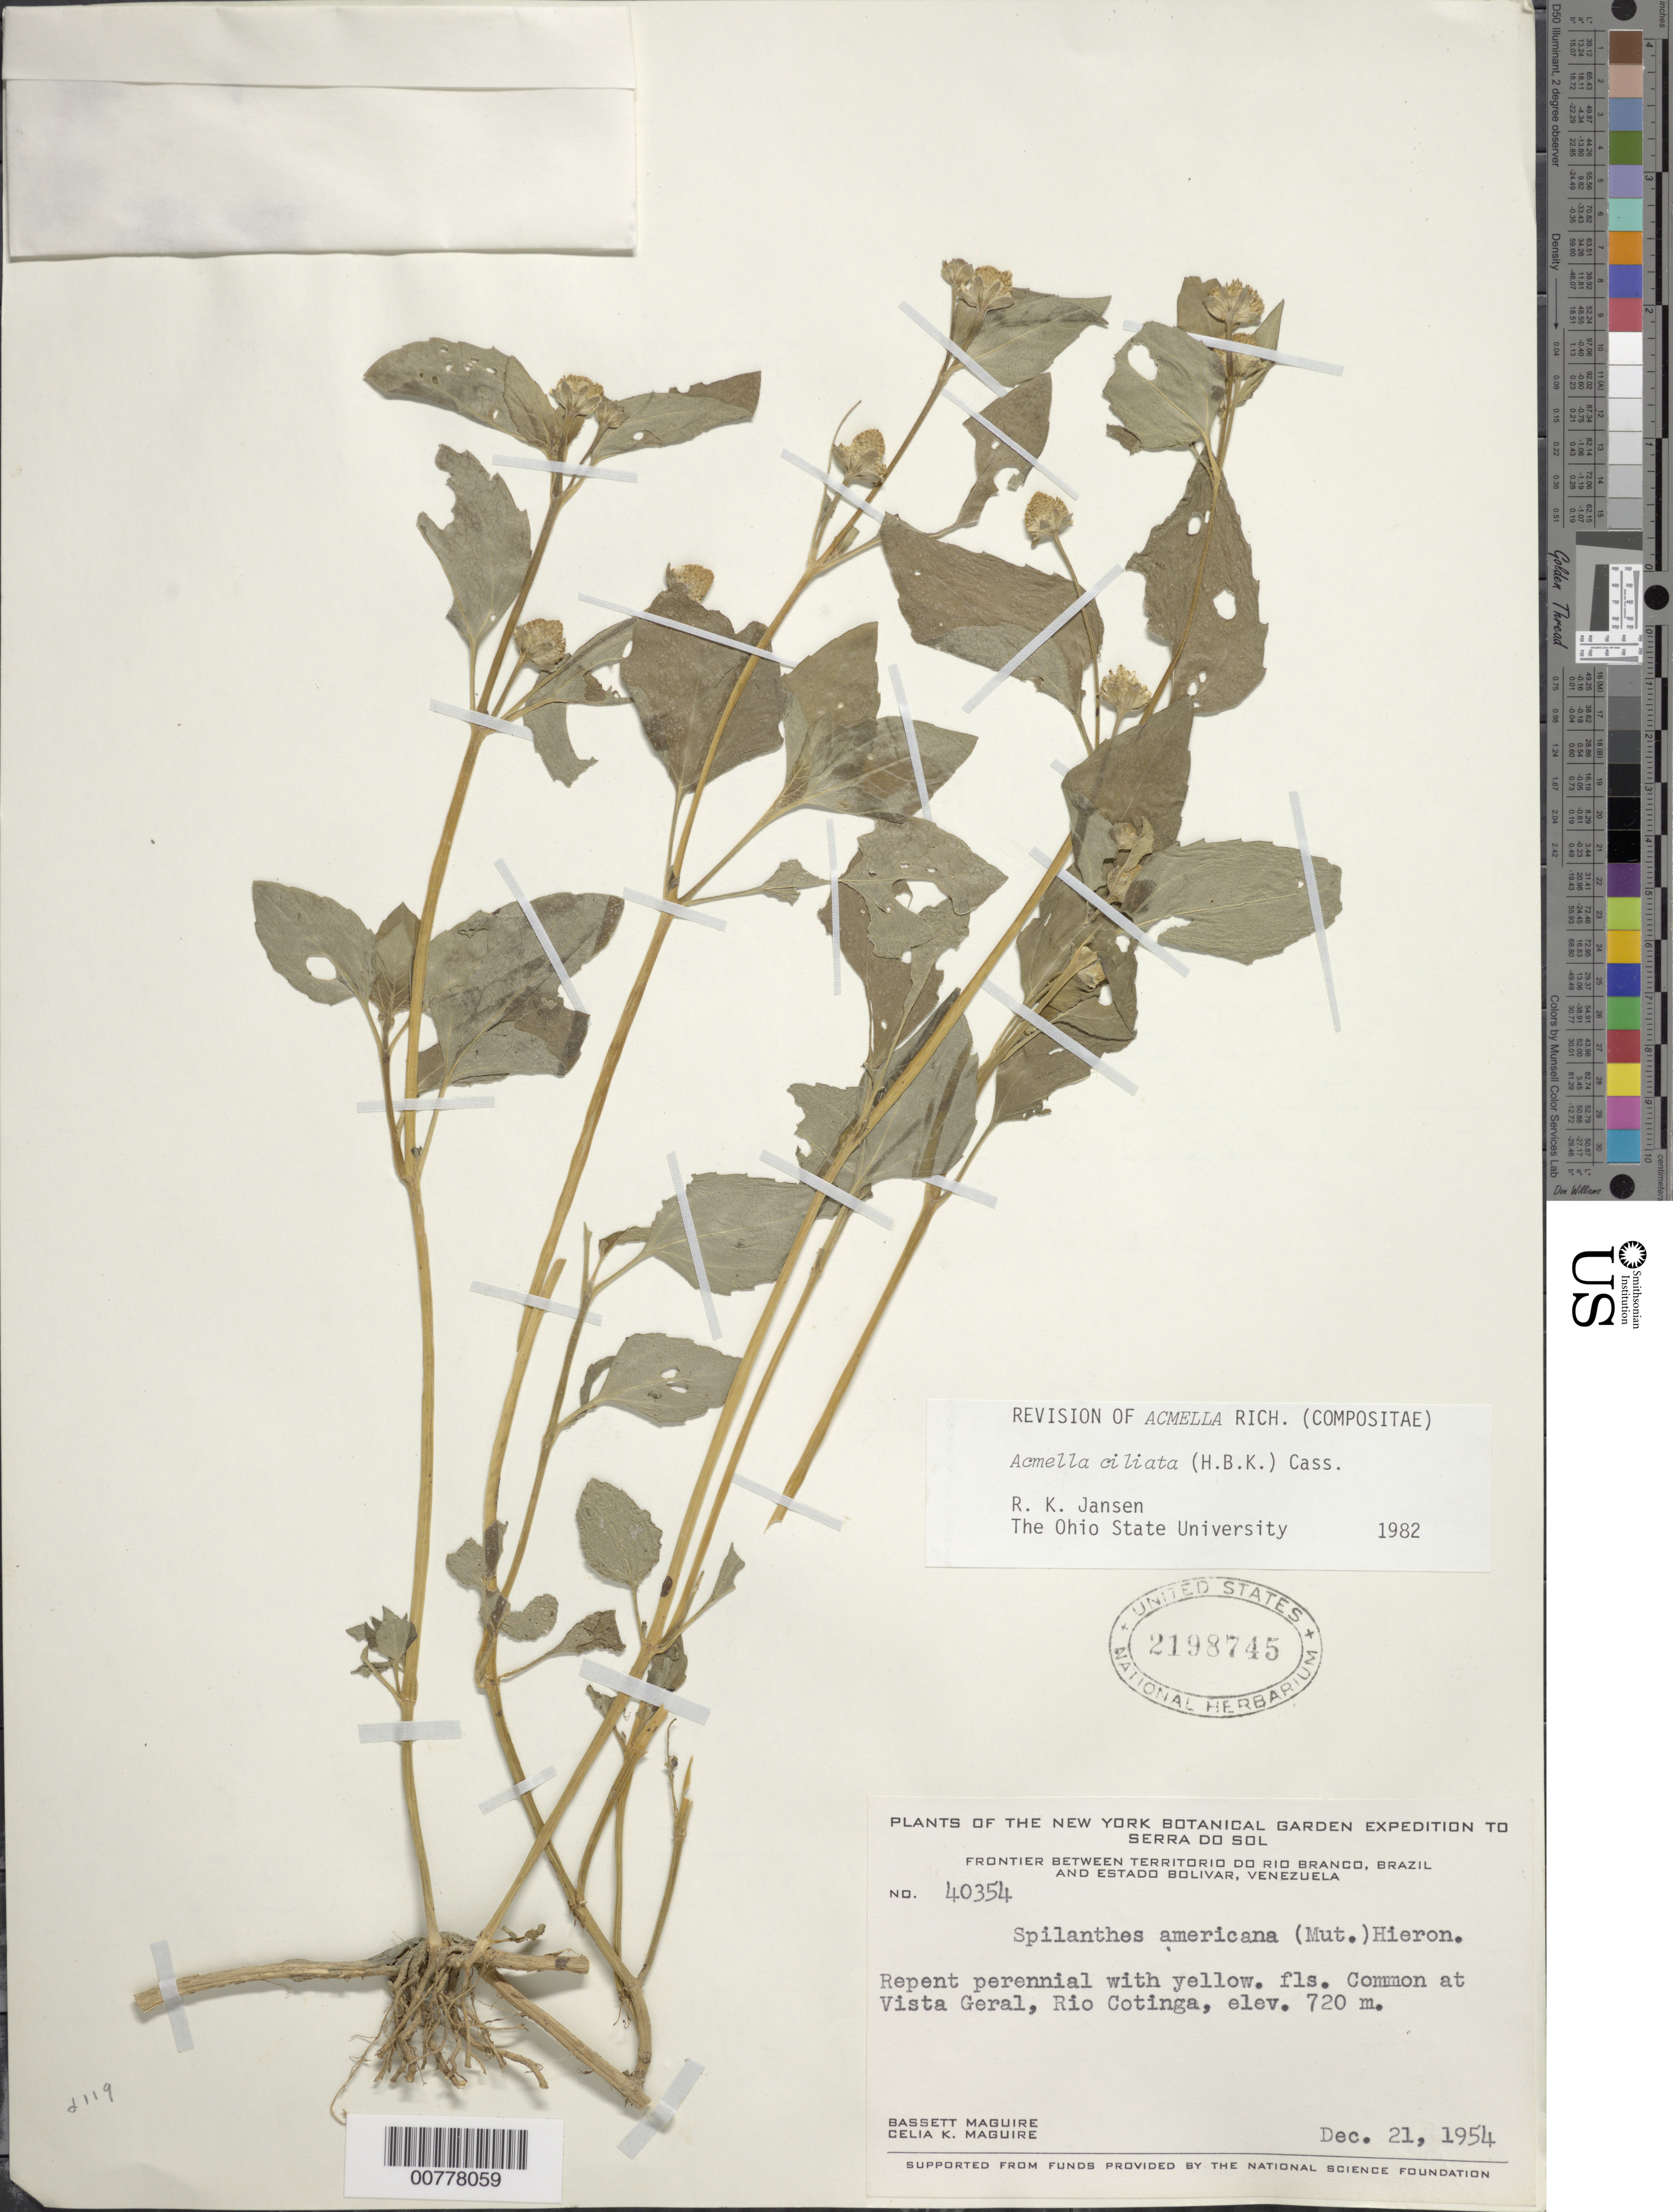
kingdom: Plantae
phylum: Tracheophyta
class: Magnoliopsida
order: Asterales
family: Asteraceae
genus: Acmella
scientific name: Acmella ciliata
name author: (Kunth) Cass.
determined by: Jansen, R. K.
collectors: B. Maguire & C. K. Maguire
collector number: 40354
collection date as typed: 21-Dec-54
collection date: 1954-12-21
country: Venezuela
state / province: Bolívar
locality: Vista Geral, Río Cotinga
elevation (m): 720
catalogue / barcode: US 2198745